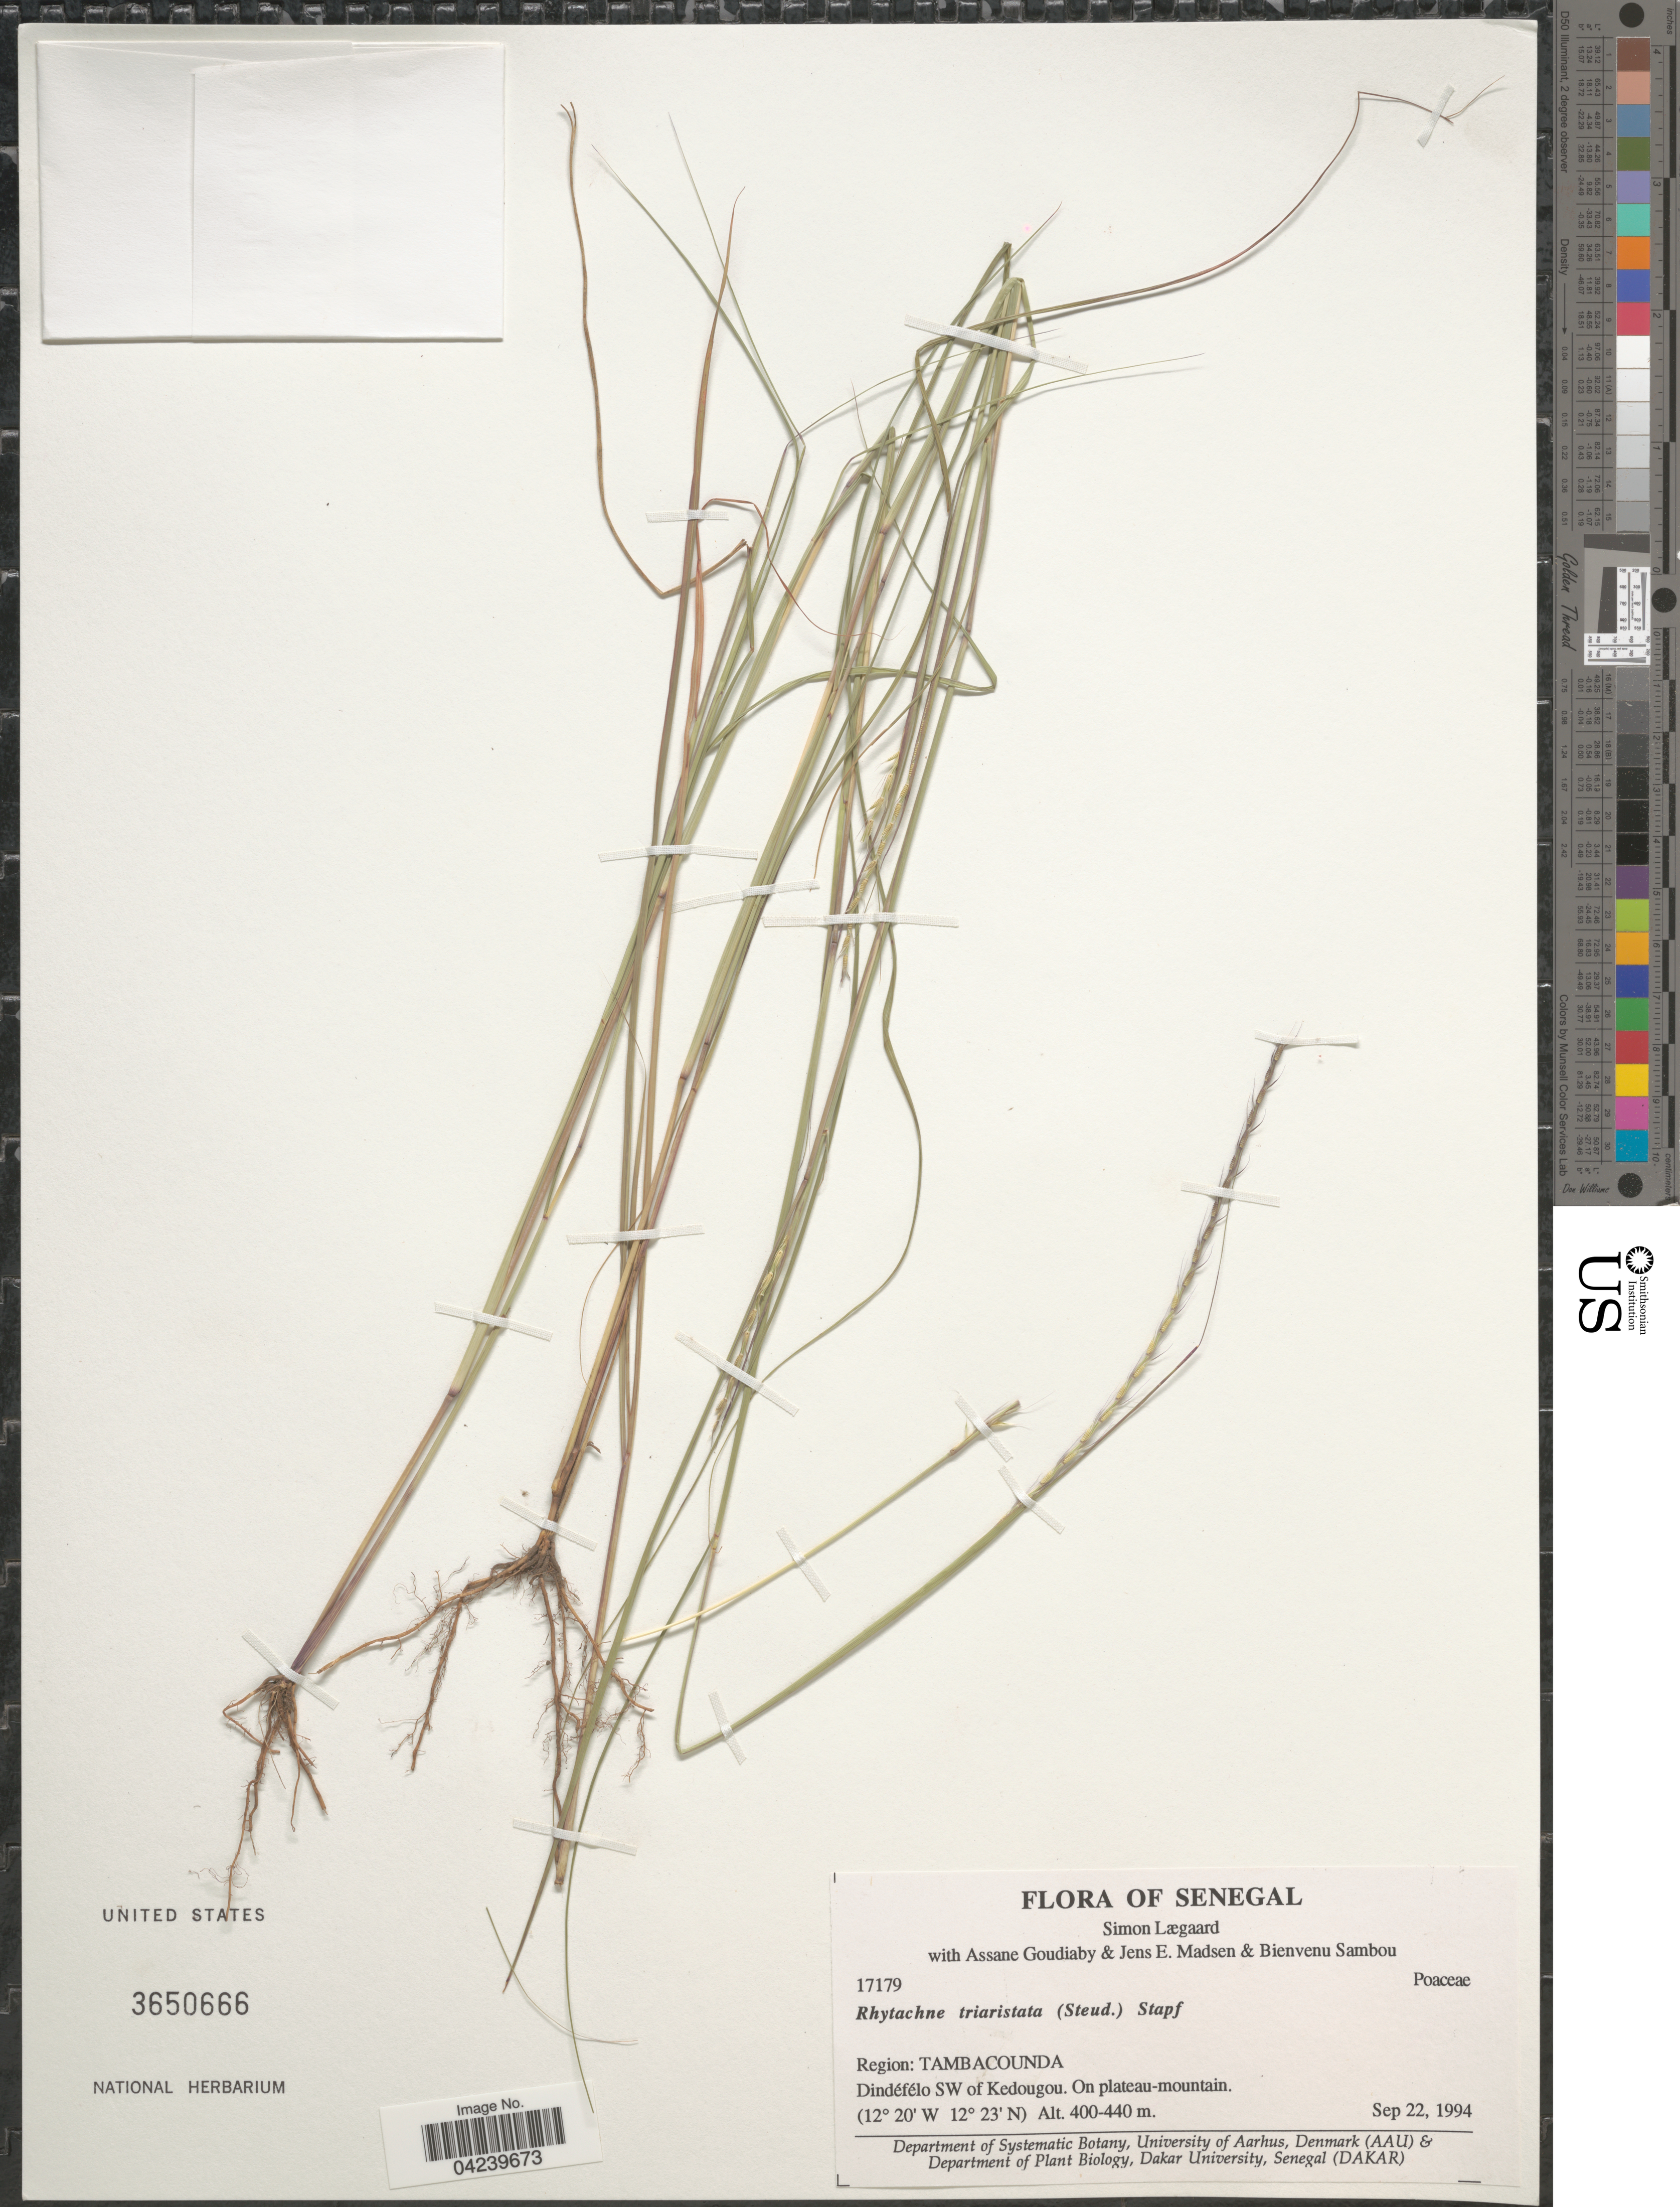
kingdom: Plantae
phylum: Tracheophyta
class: Liliopsida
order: Poales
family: Poaceae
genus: Rhytachne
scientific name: Rhytachne triaristata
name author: Stapf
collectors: S. Lægaard, A. Goudiaby, J. E. Madsen & B. Sambou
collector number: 17179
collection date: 1994-09-22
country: Senegal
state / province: Tambacounda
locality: Region: Tambacounda. Dindéfélo SW of Kedougou. On plateau-mountain.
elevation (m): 400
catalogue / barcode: US 3650666